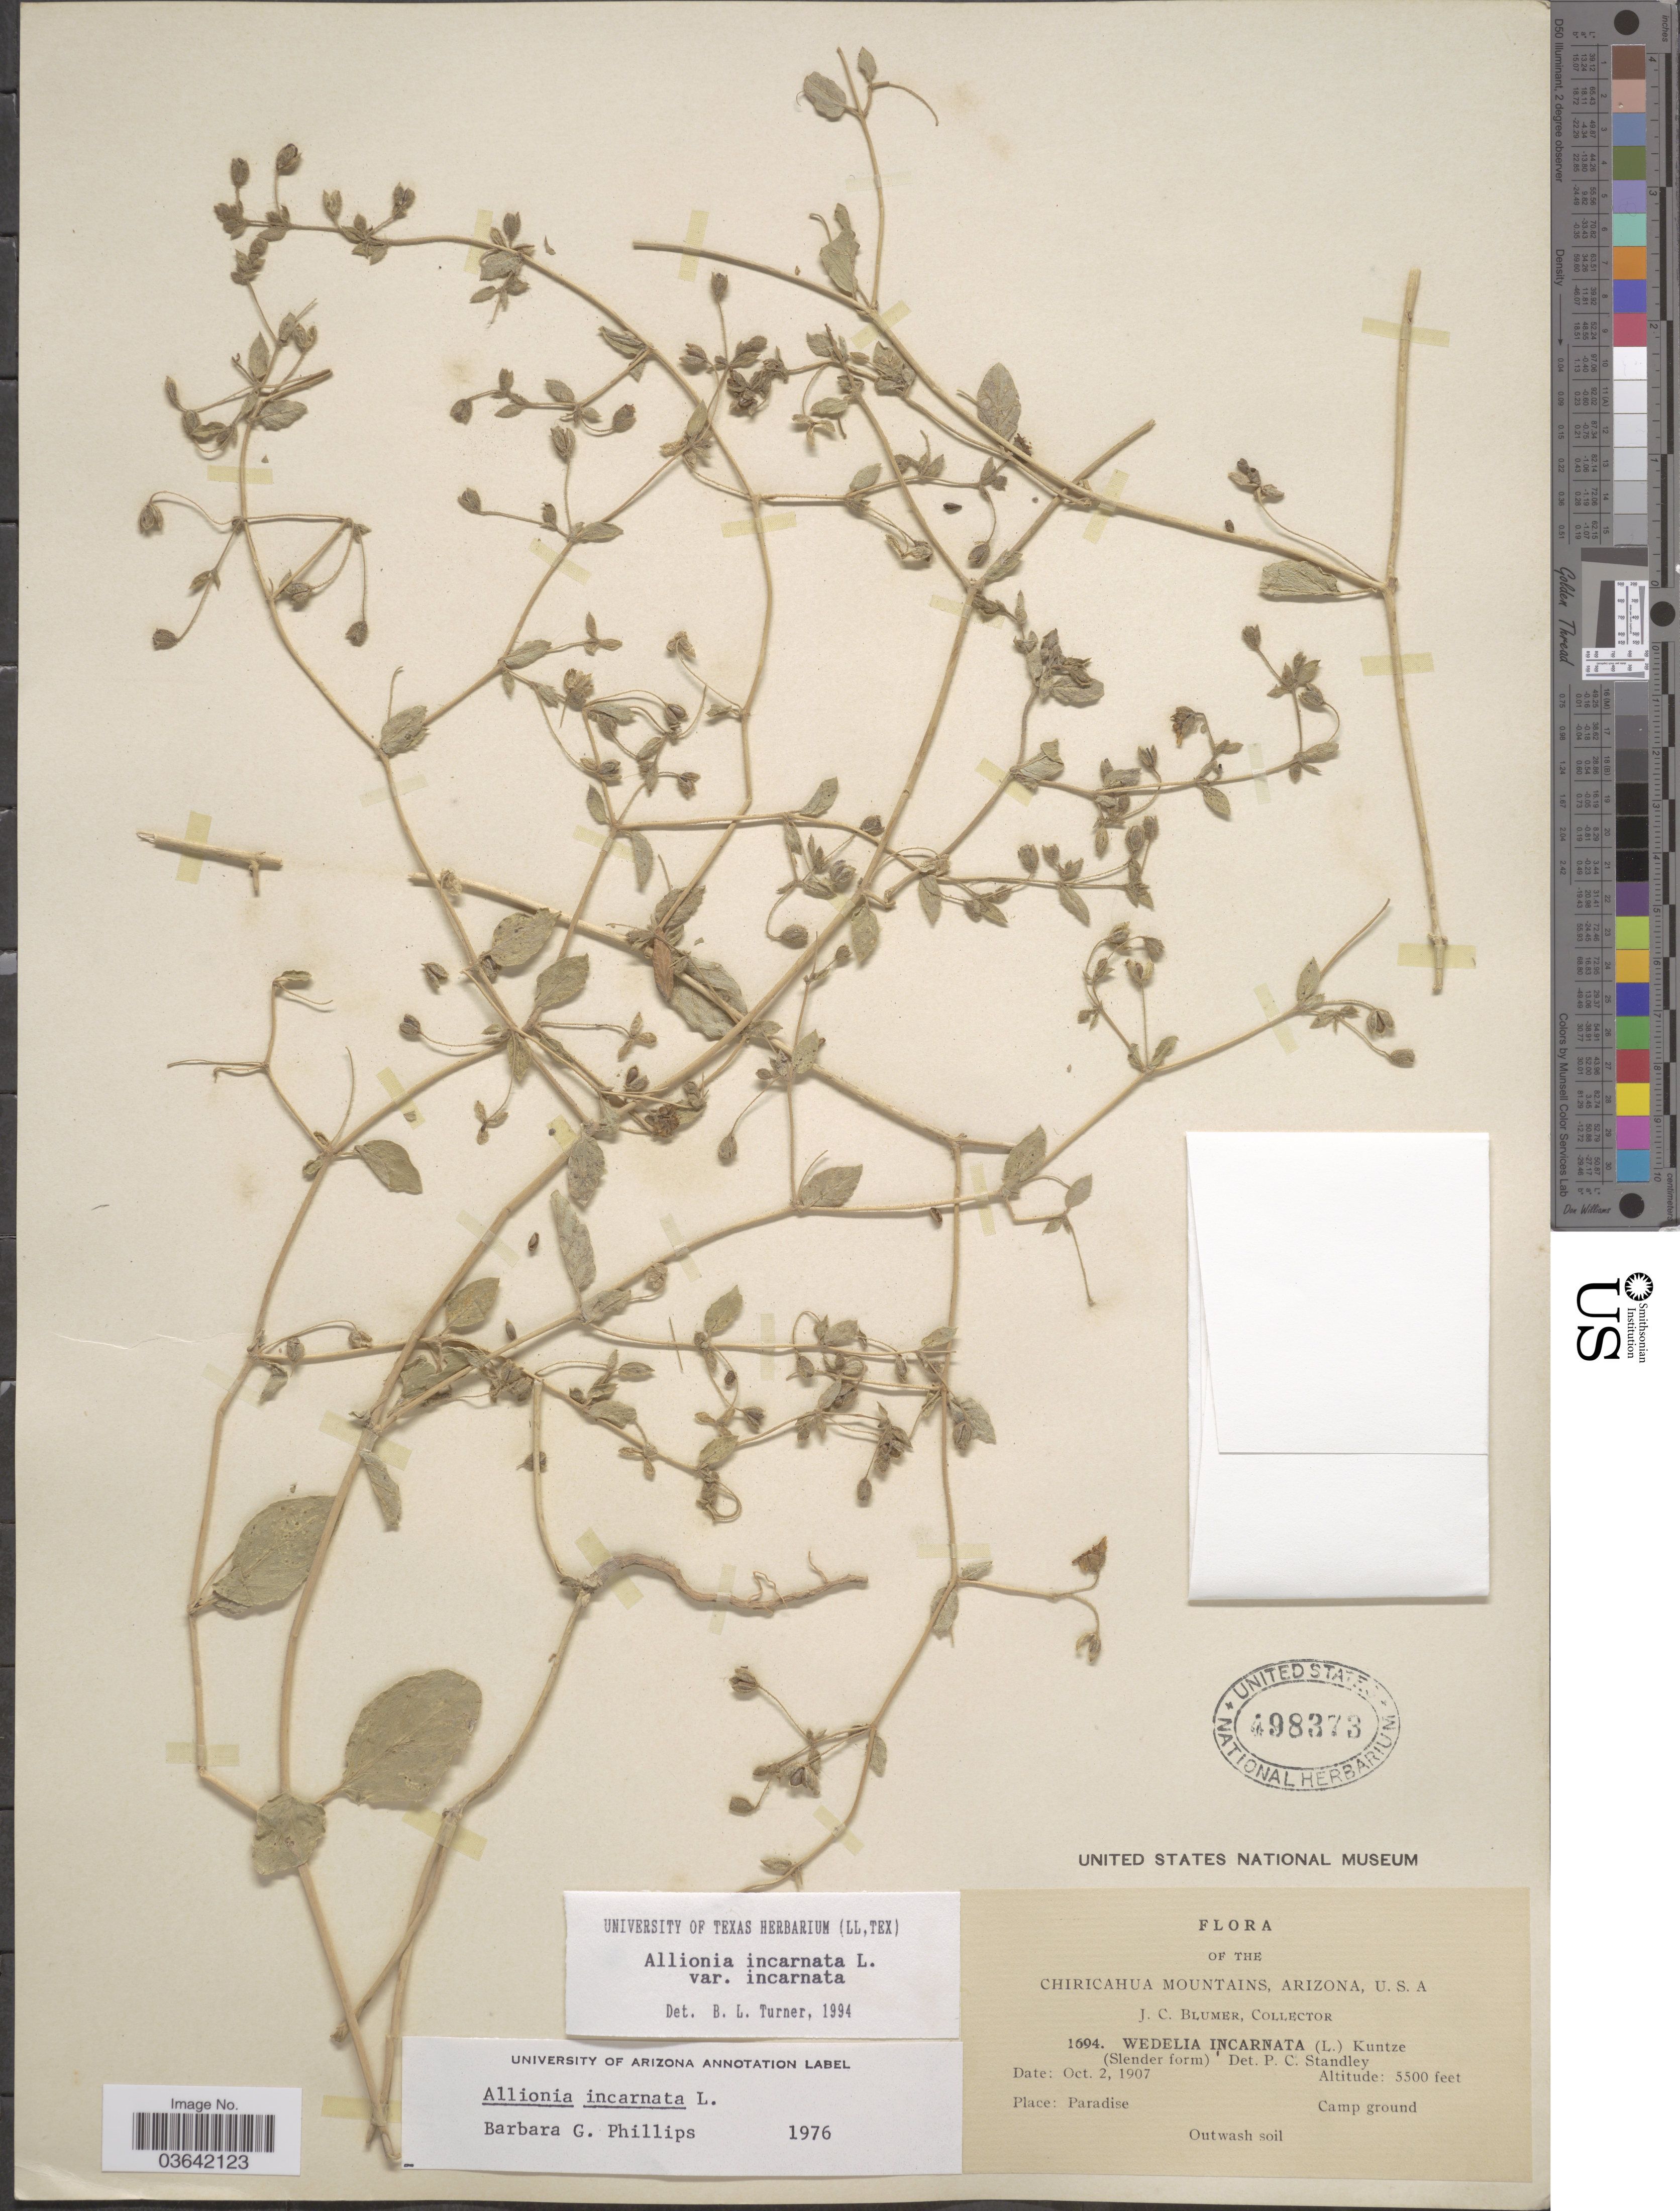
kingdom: Plantae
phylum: Tracheophyta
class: Magnoliopsida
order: Caryophyllales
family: Nyctaginaceae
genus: Allionia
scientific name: Allionia incarnata var. incarnata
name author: L.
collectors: J. C. Blumer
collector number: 1694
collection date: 1907-10-02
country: United States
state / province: Arizona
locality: Chiricahua Mountains. Paradise. Camp ground.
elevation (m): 1676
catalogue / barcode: US 498373